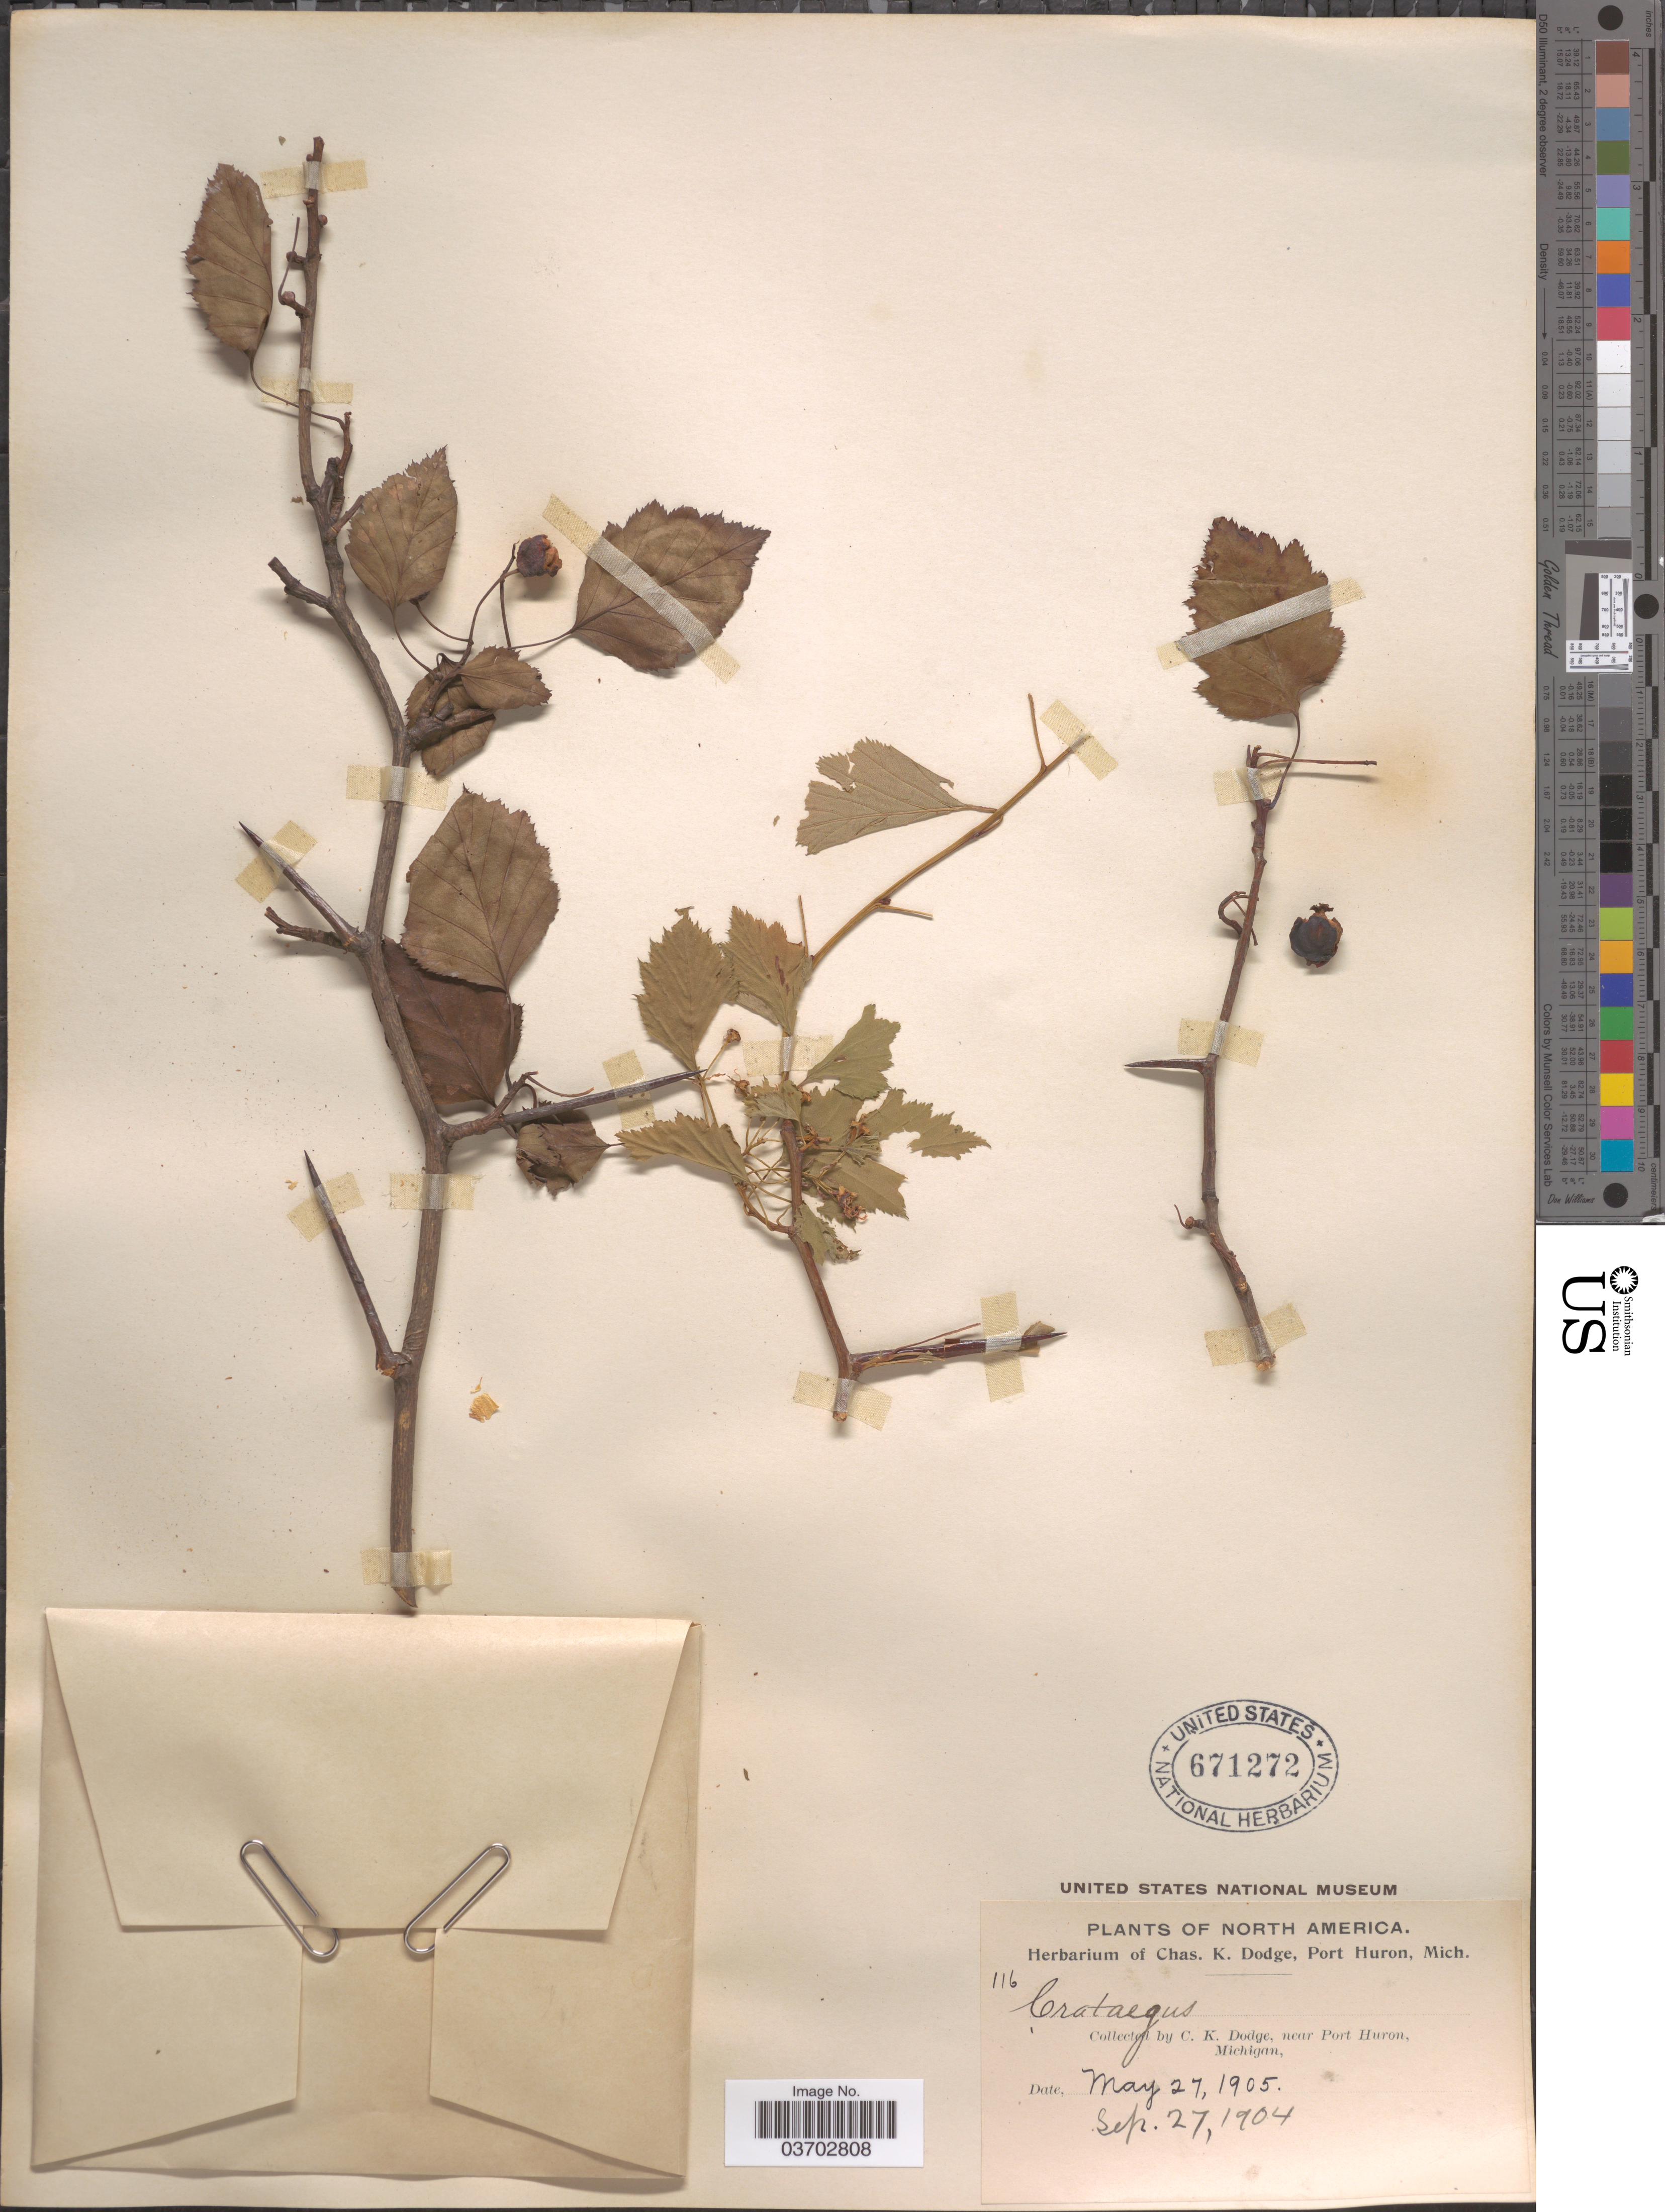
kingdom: Plantae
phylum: Tracheophyta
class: Magnoliopsida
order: Rosales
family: Rosaceae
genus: Crataegus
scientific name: Crataegus sp.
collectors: C. K. Dodge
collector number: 116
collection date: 1904-09-27/1905-05-27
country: United States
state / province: Michigan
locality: Near Port Huron.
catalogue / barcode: US 671272